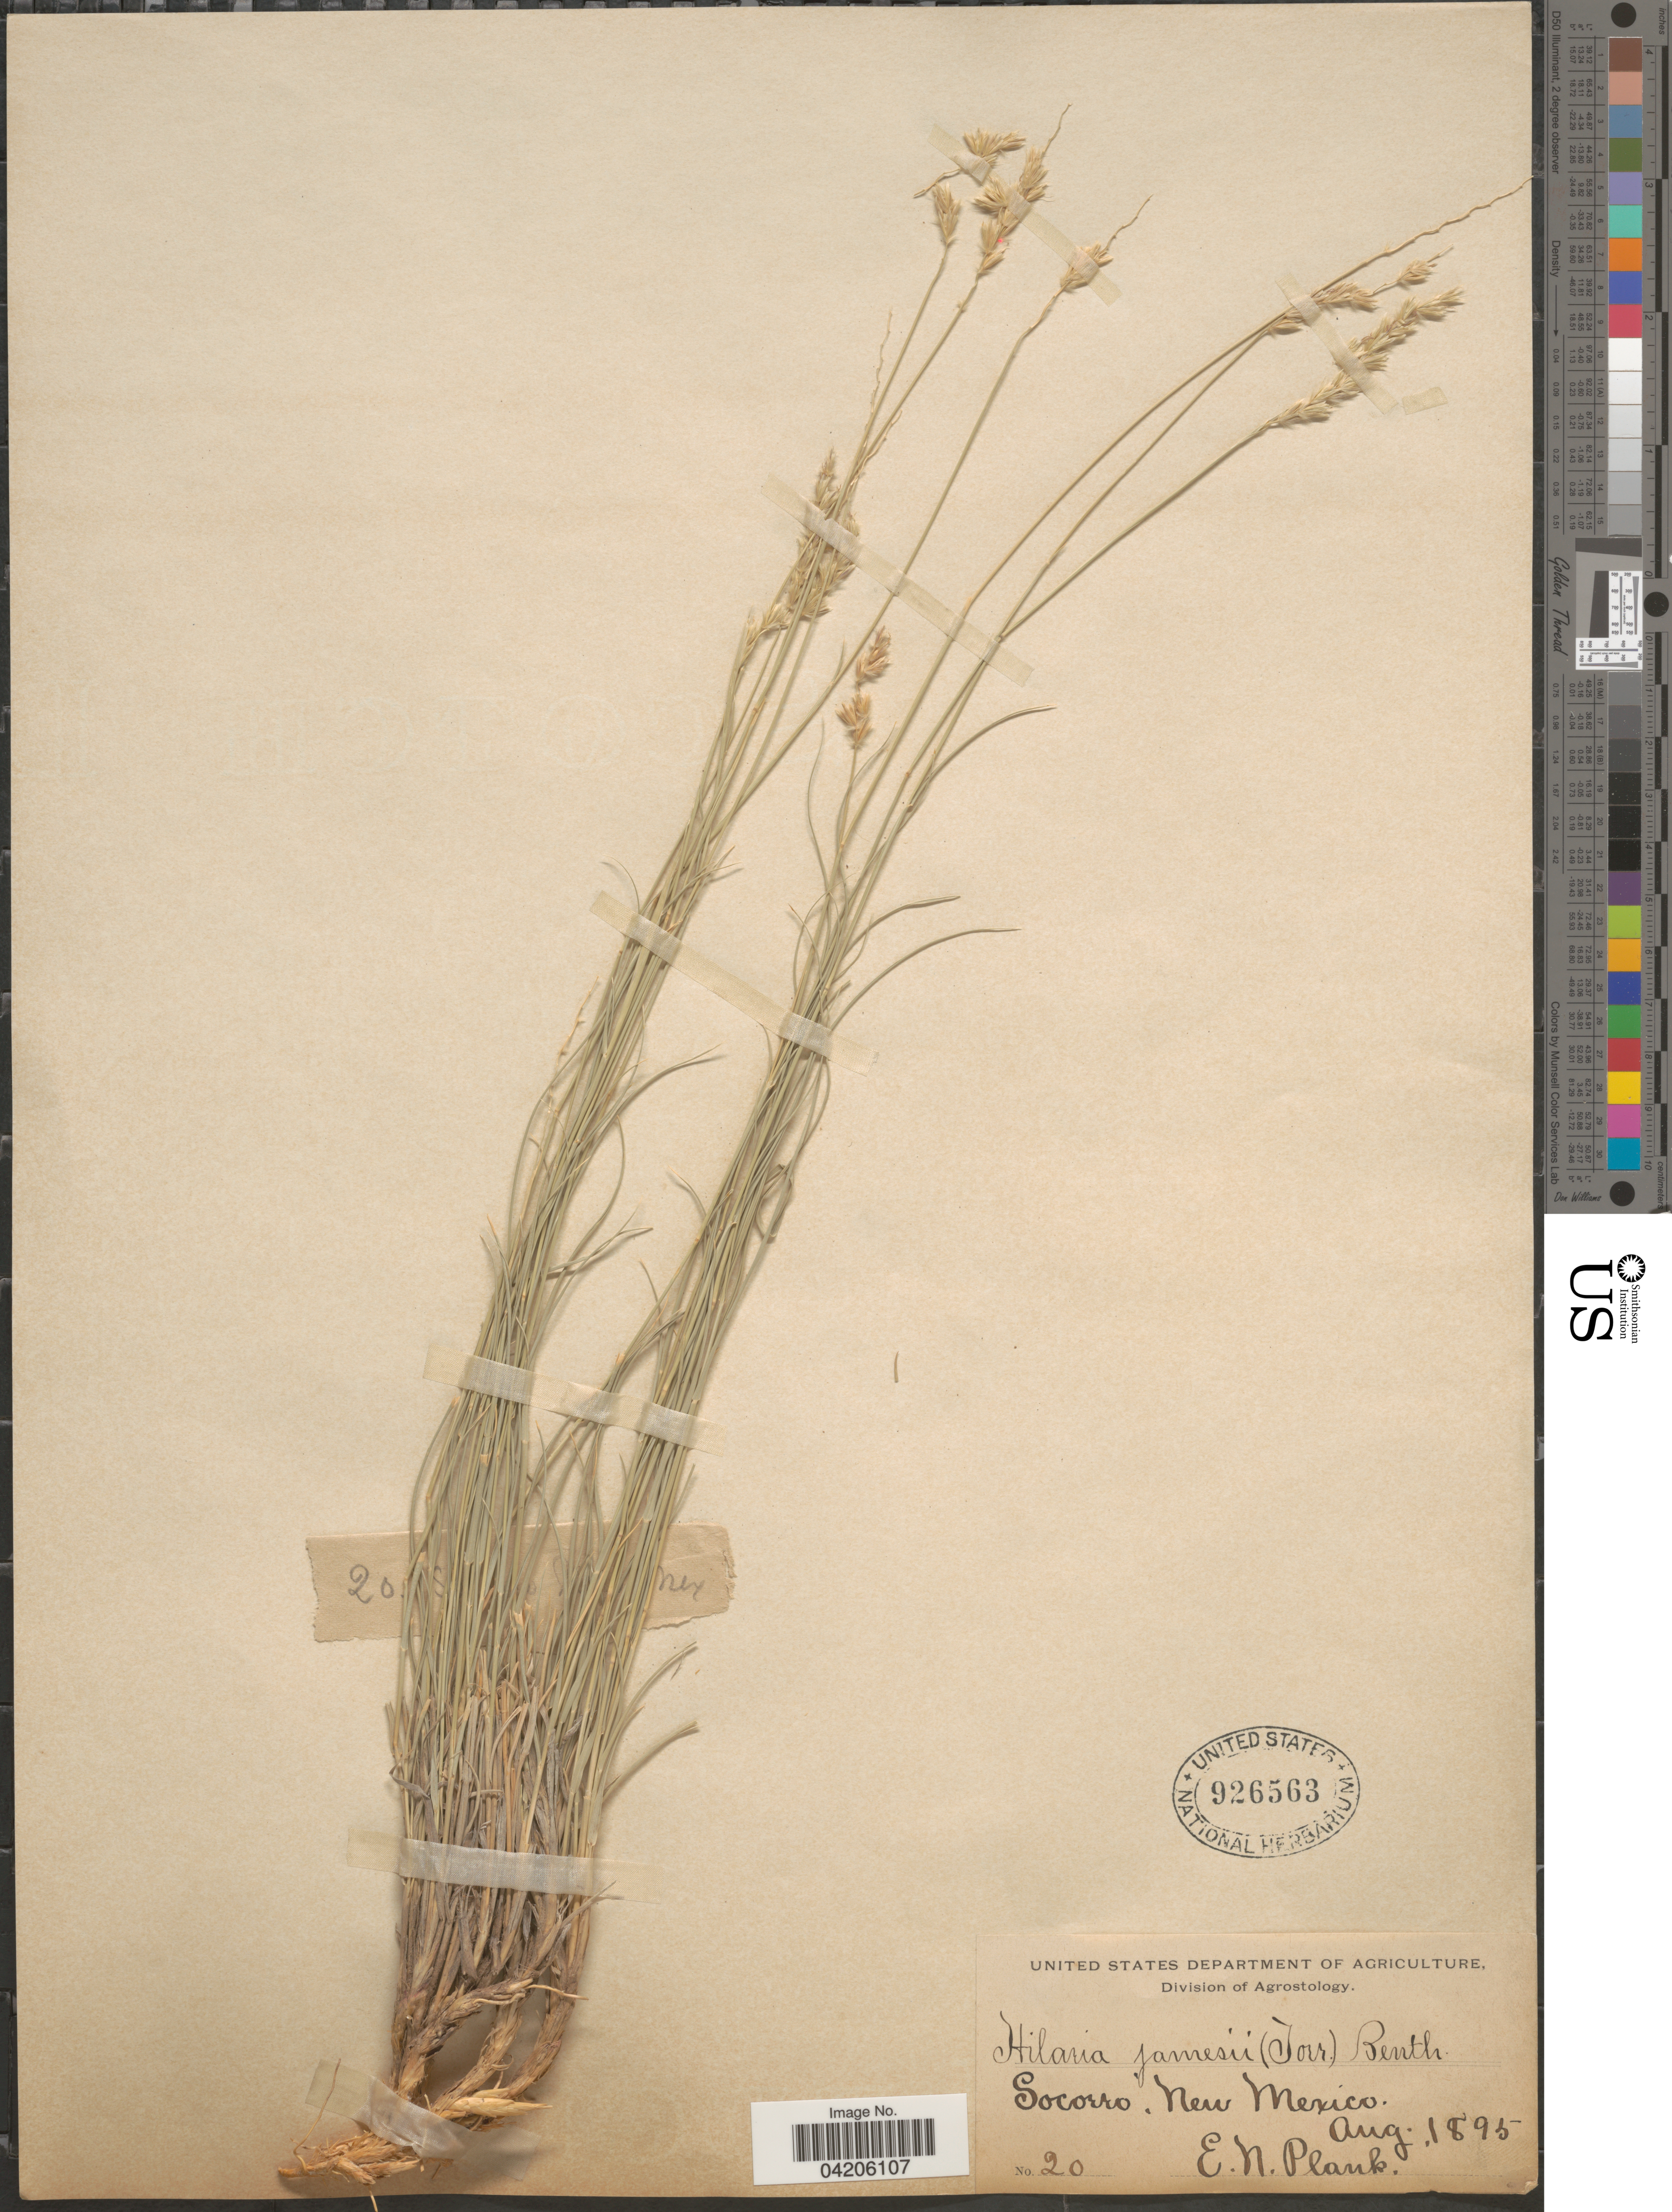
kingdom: Plantae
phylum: Tracheophyta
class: Liliopsida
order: Poales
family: Poaceae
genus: Hilaria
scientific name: Hilaria jamesii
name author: (Torr.) Benth.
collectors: E. Plank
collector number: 20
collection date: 1895-08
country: United States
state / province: New Mexico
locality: Socorro.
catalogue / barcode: US 926563